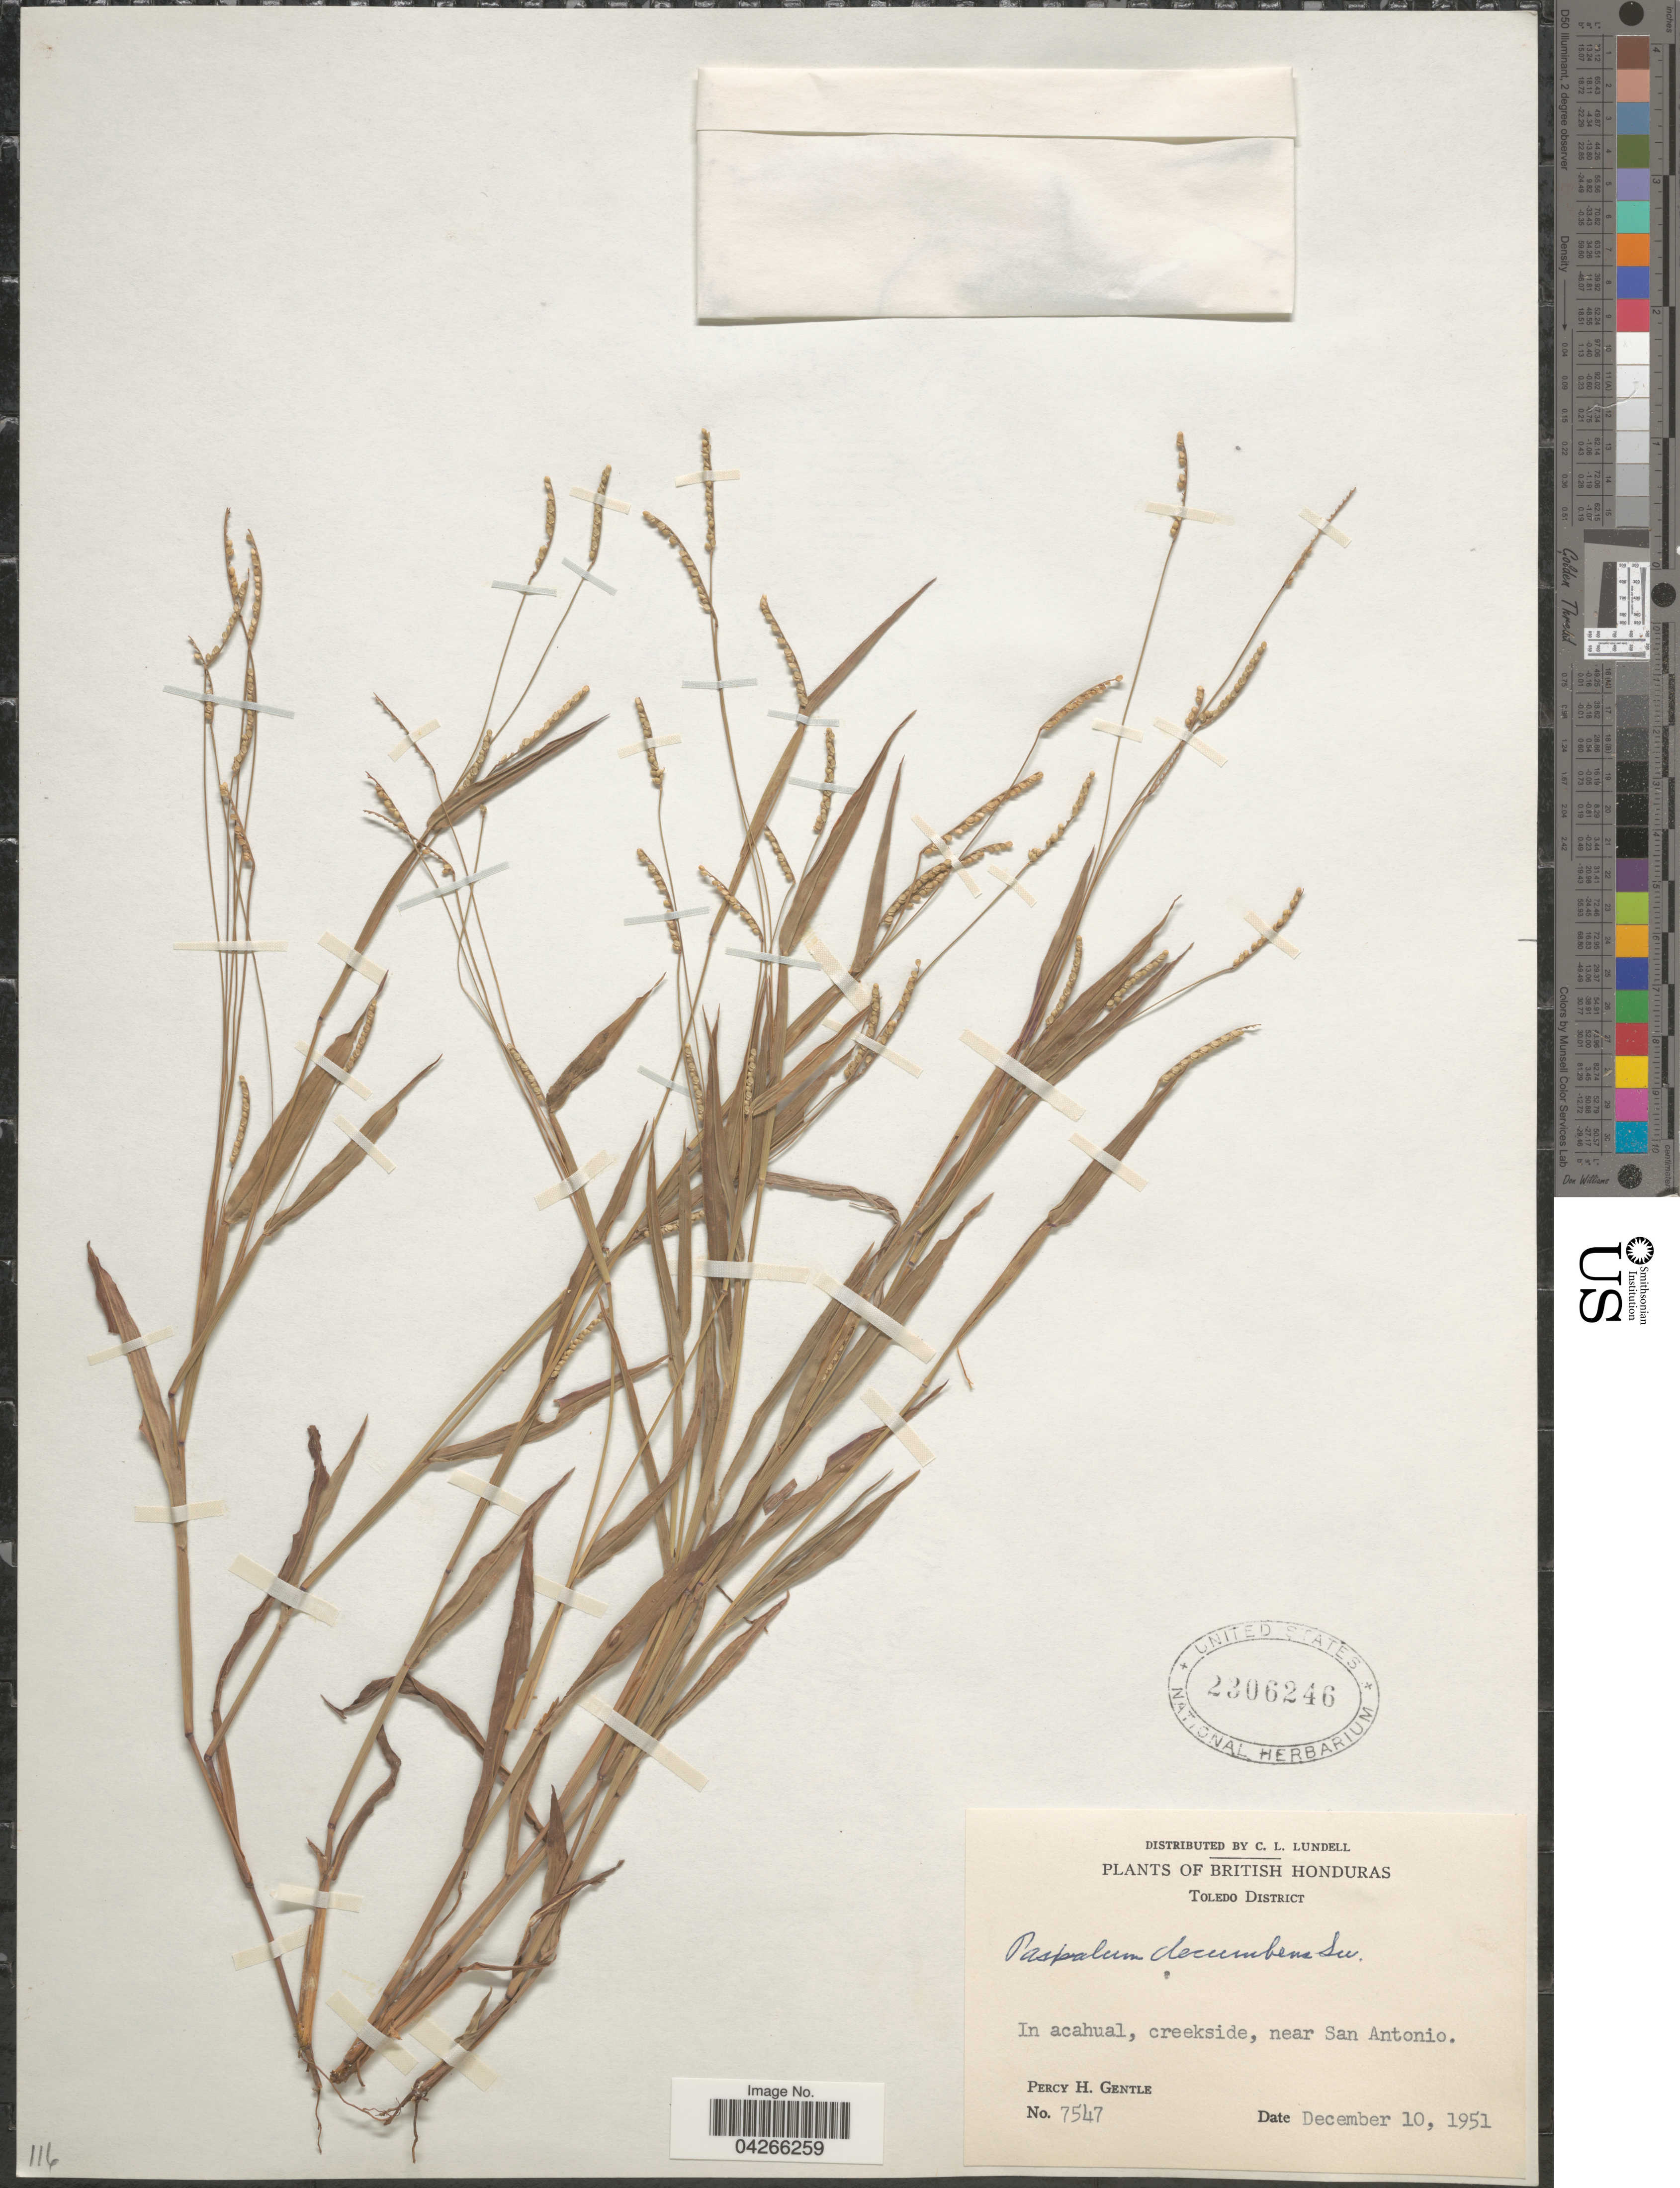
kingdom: Plantae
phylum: Tracheophyta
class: Liliopsida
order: Poales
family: Poaceae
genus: Paspalum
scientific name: Paspalum decumbens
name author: Sw.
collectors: P. H. Gentle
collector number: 7547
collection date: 1951-12-10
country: Belize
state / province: Toledo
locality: British Honduras. Toledo District. In acahual, creekside, near San Antonio.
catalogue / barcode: US 2306246